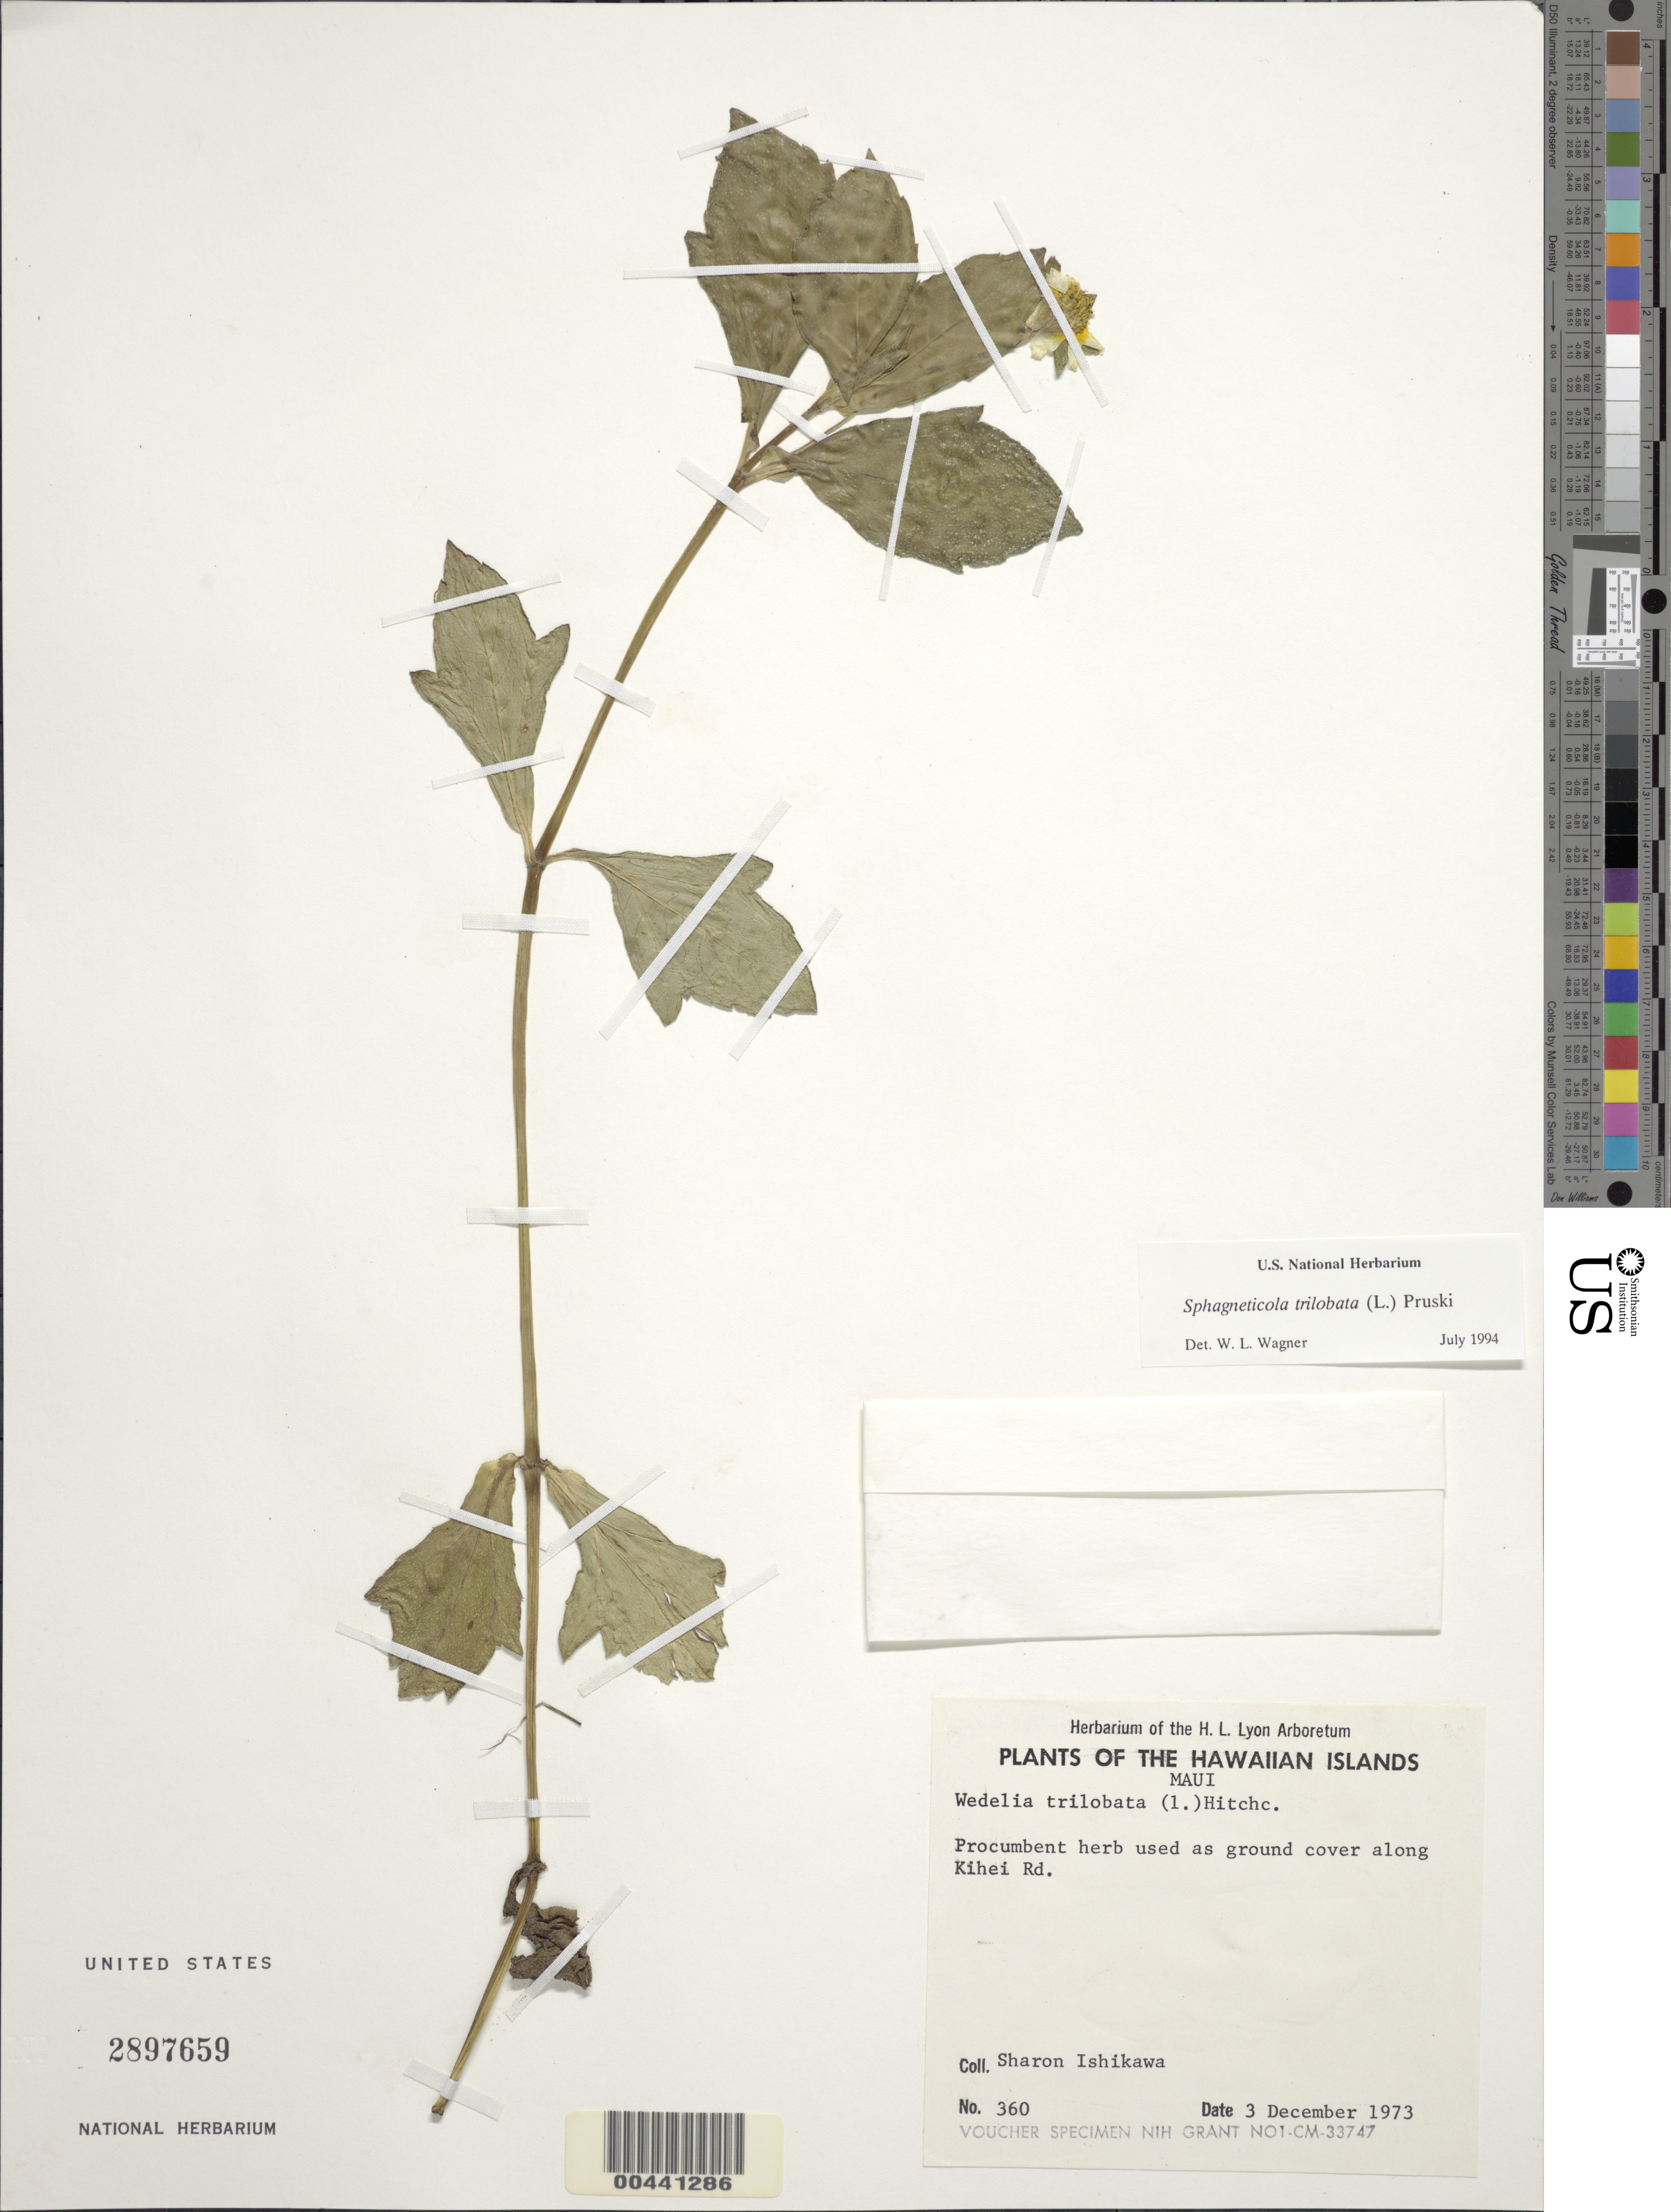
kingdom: Plantae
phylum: Tracheophyta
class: Magnoliopsida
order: Asterales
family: Asteraceae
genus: Sphagneticola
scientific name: Sphagneticola trilobata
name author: (L.) Pruski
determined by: Wagner, W. L., (BOT), Smithsonian Institution - National Museum of Natural History (UNITED STATES)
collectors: S. S. Ishikawa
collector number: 360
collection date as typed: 3 Dec 1973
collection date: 1973-12-03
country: United States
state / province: Hawaii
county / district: Maui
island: Maui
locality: Along Kihei Road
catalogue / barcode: US 2897659